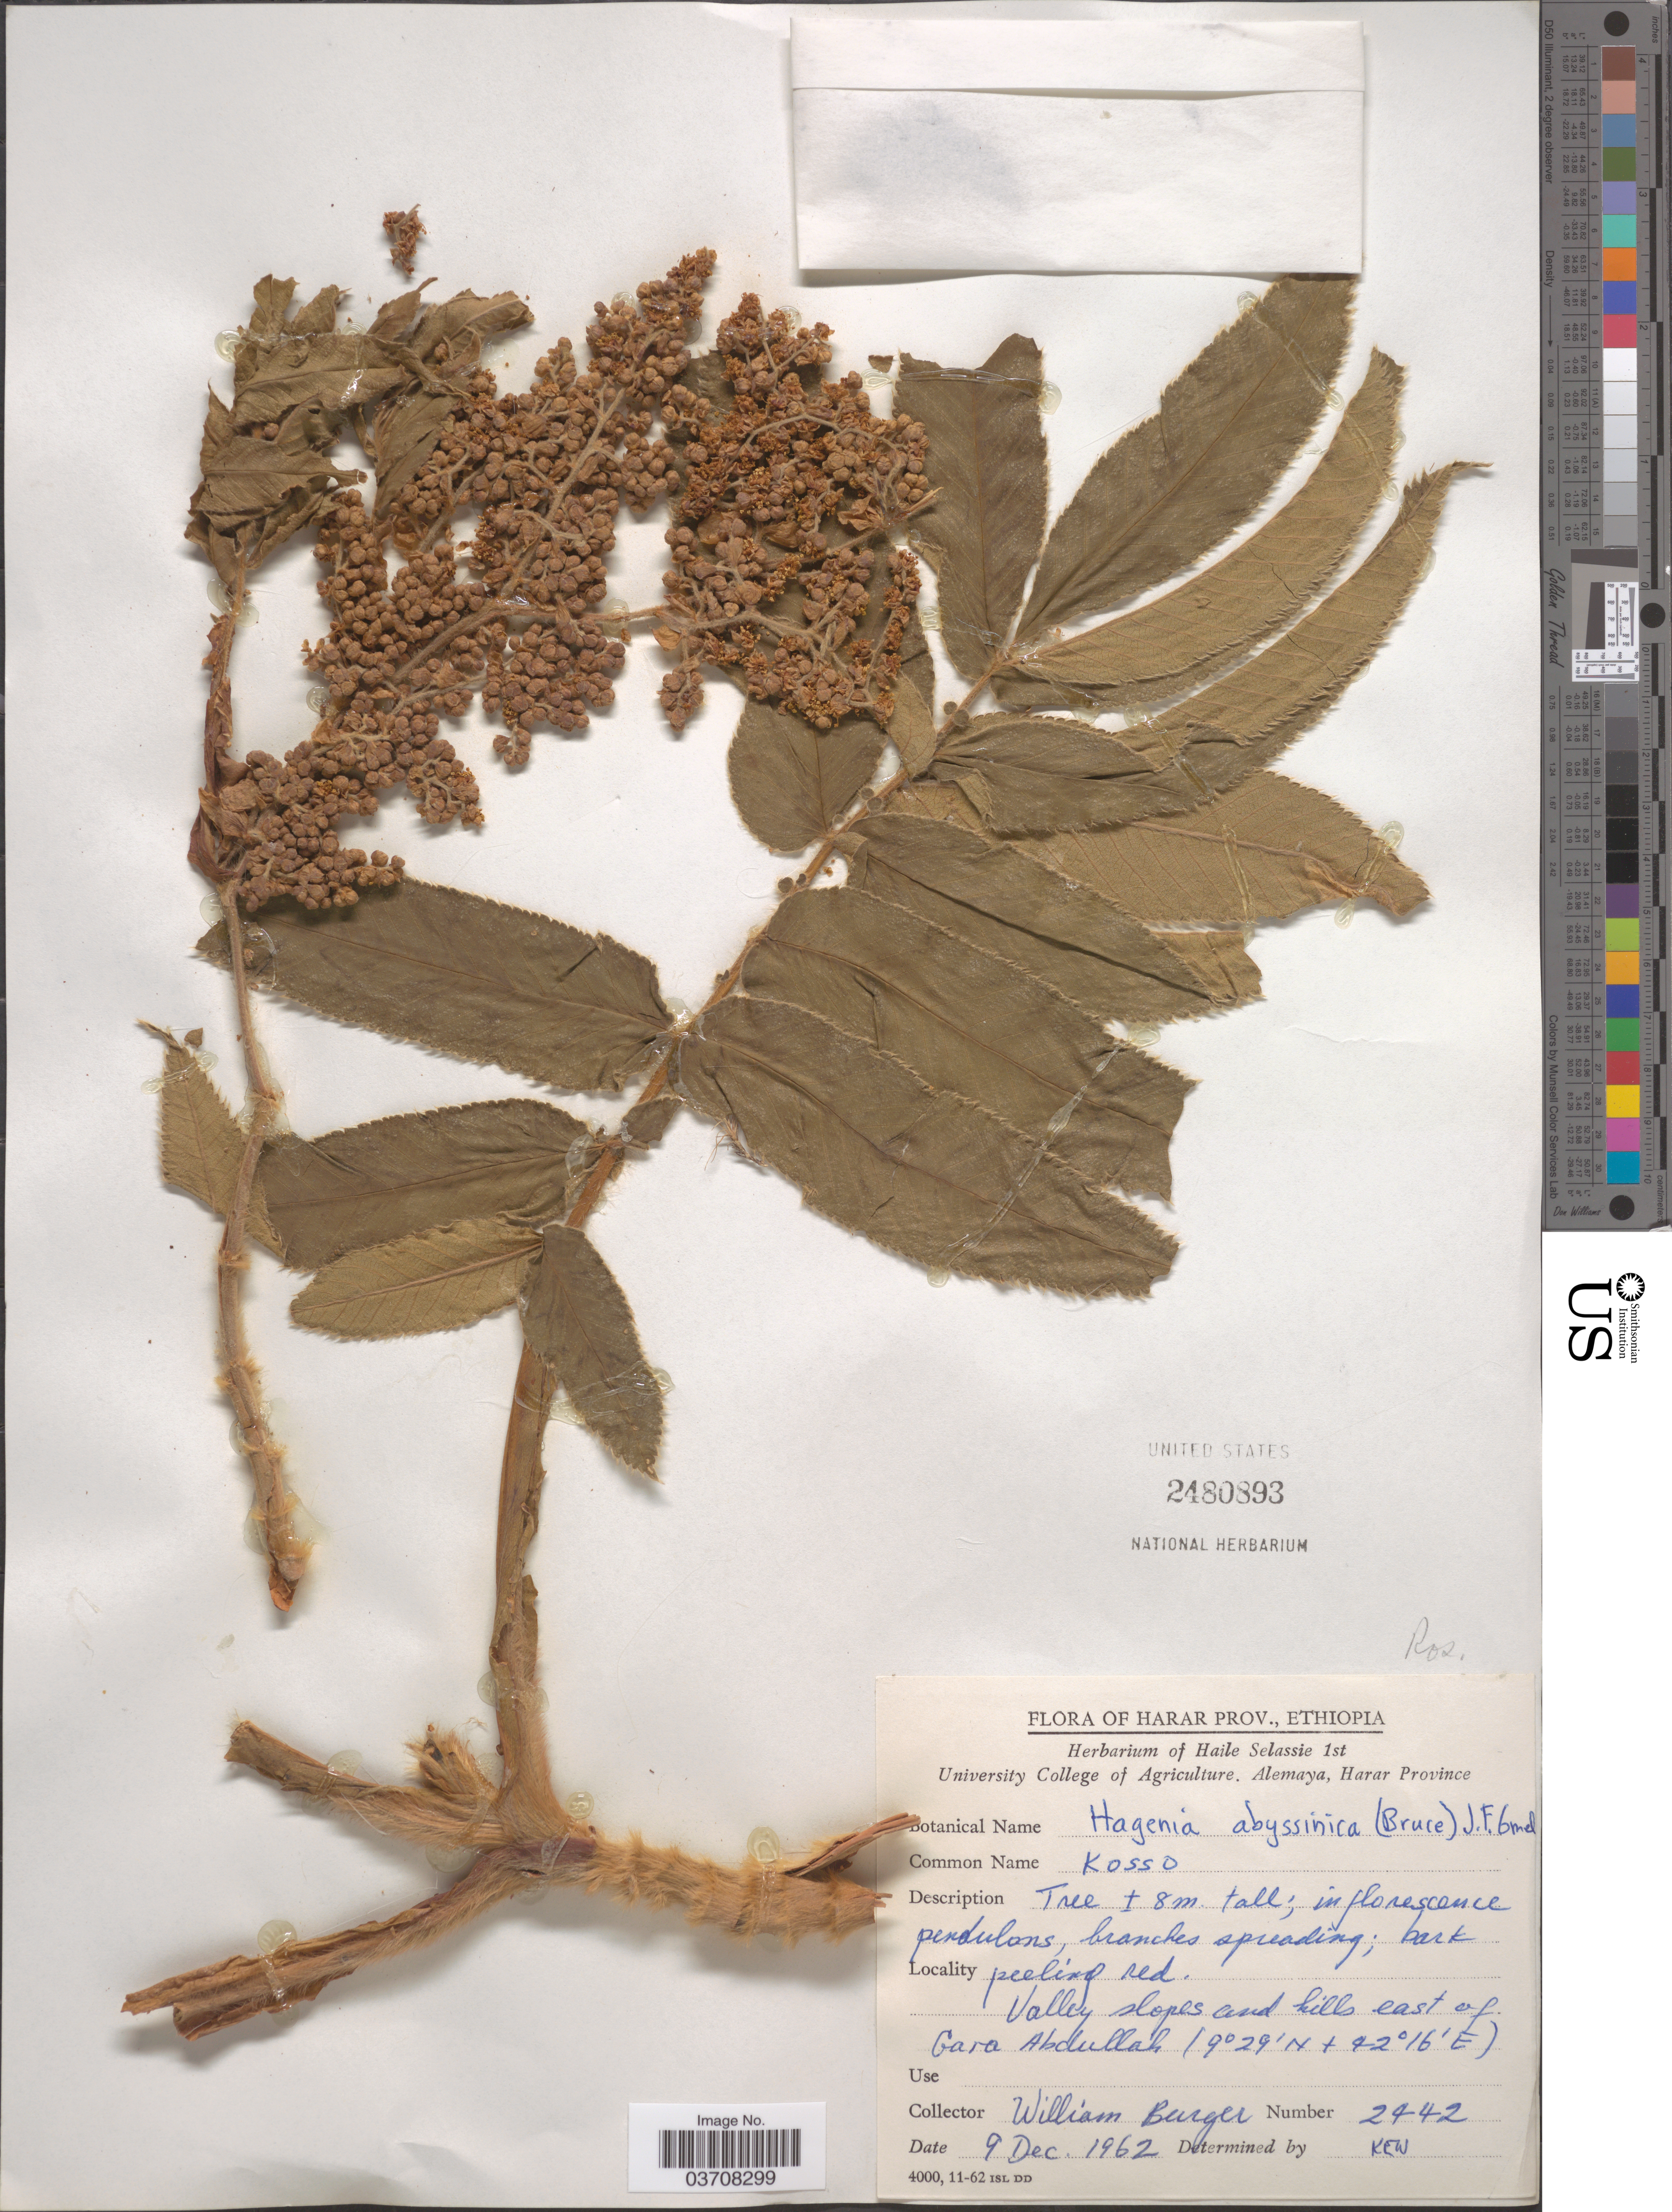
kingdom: Plantae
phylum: Tracheophyta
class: Magnoliopsida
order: Rosales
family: Rosaceae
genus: Hagenia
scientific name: Hagenia abyssinica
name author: (Bruce) J.F. Gmel.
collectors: W. Burger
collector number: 2442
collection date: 1962-12-09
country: Ethiopia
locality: Harrar Prov. Valley slopes and hills east of Gara Abdullah.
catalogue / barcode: US 2480893